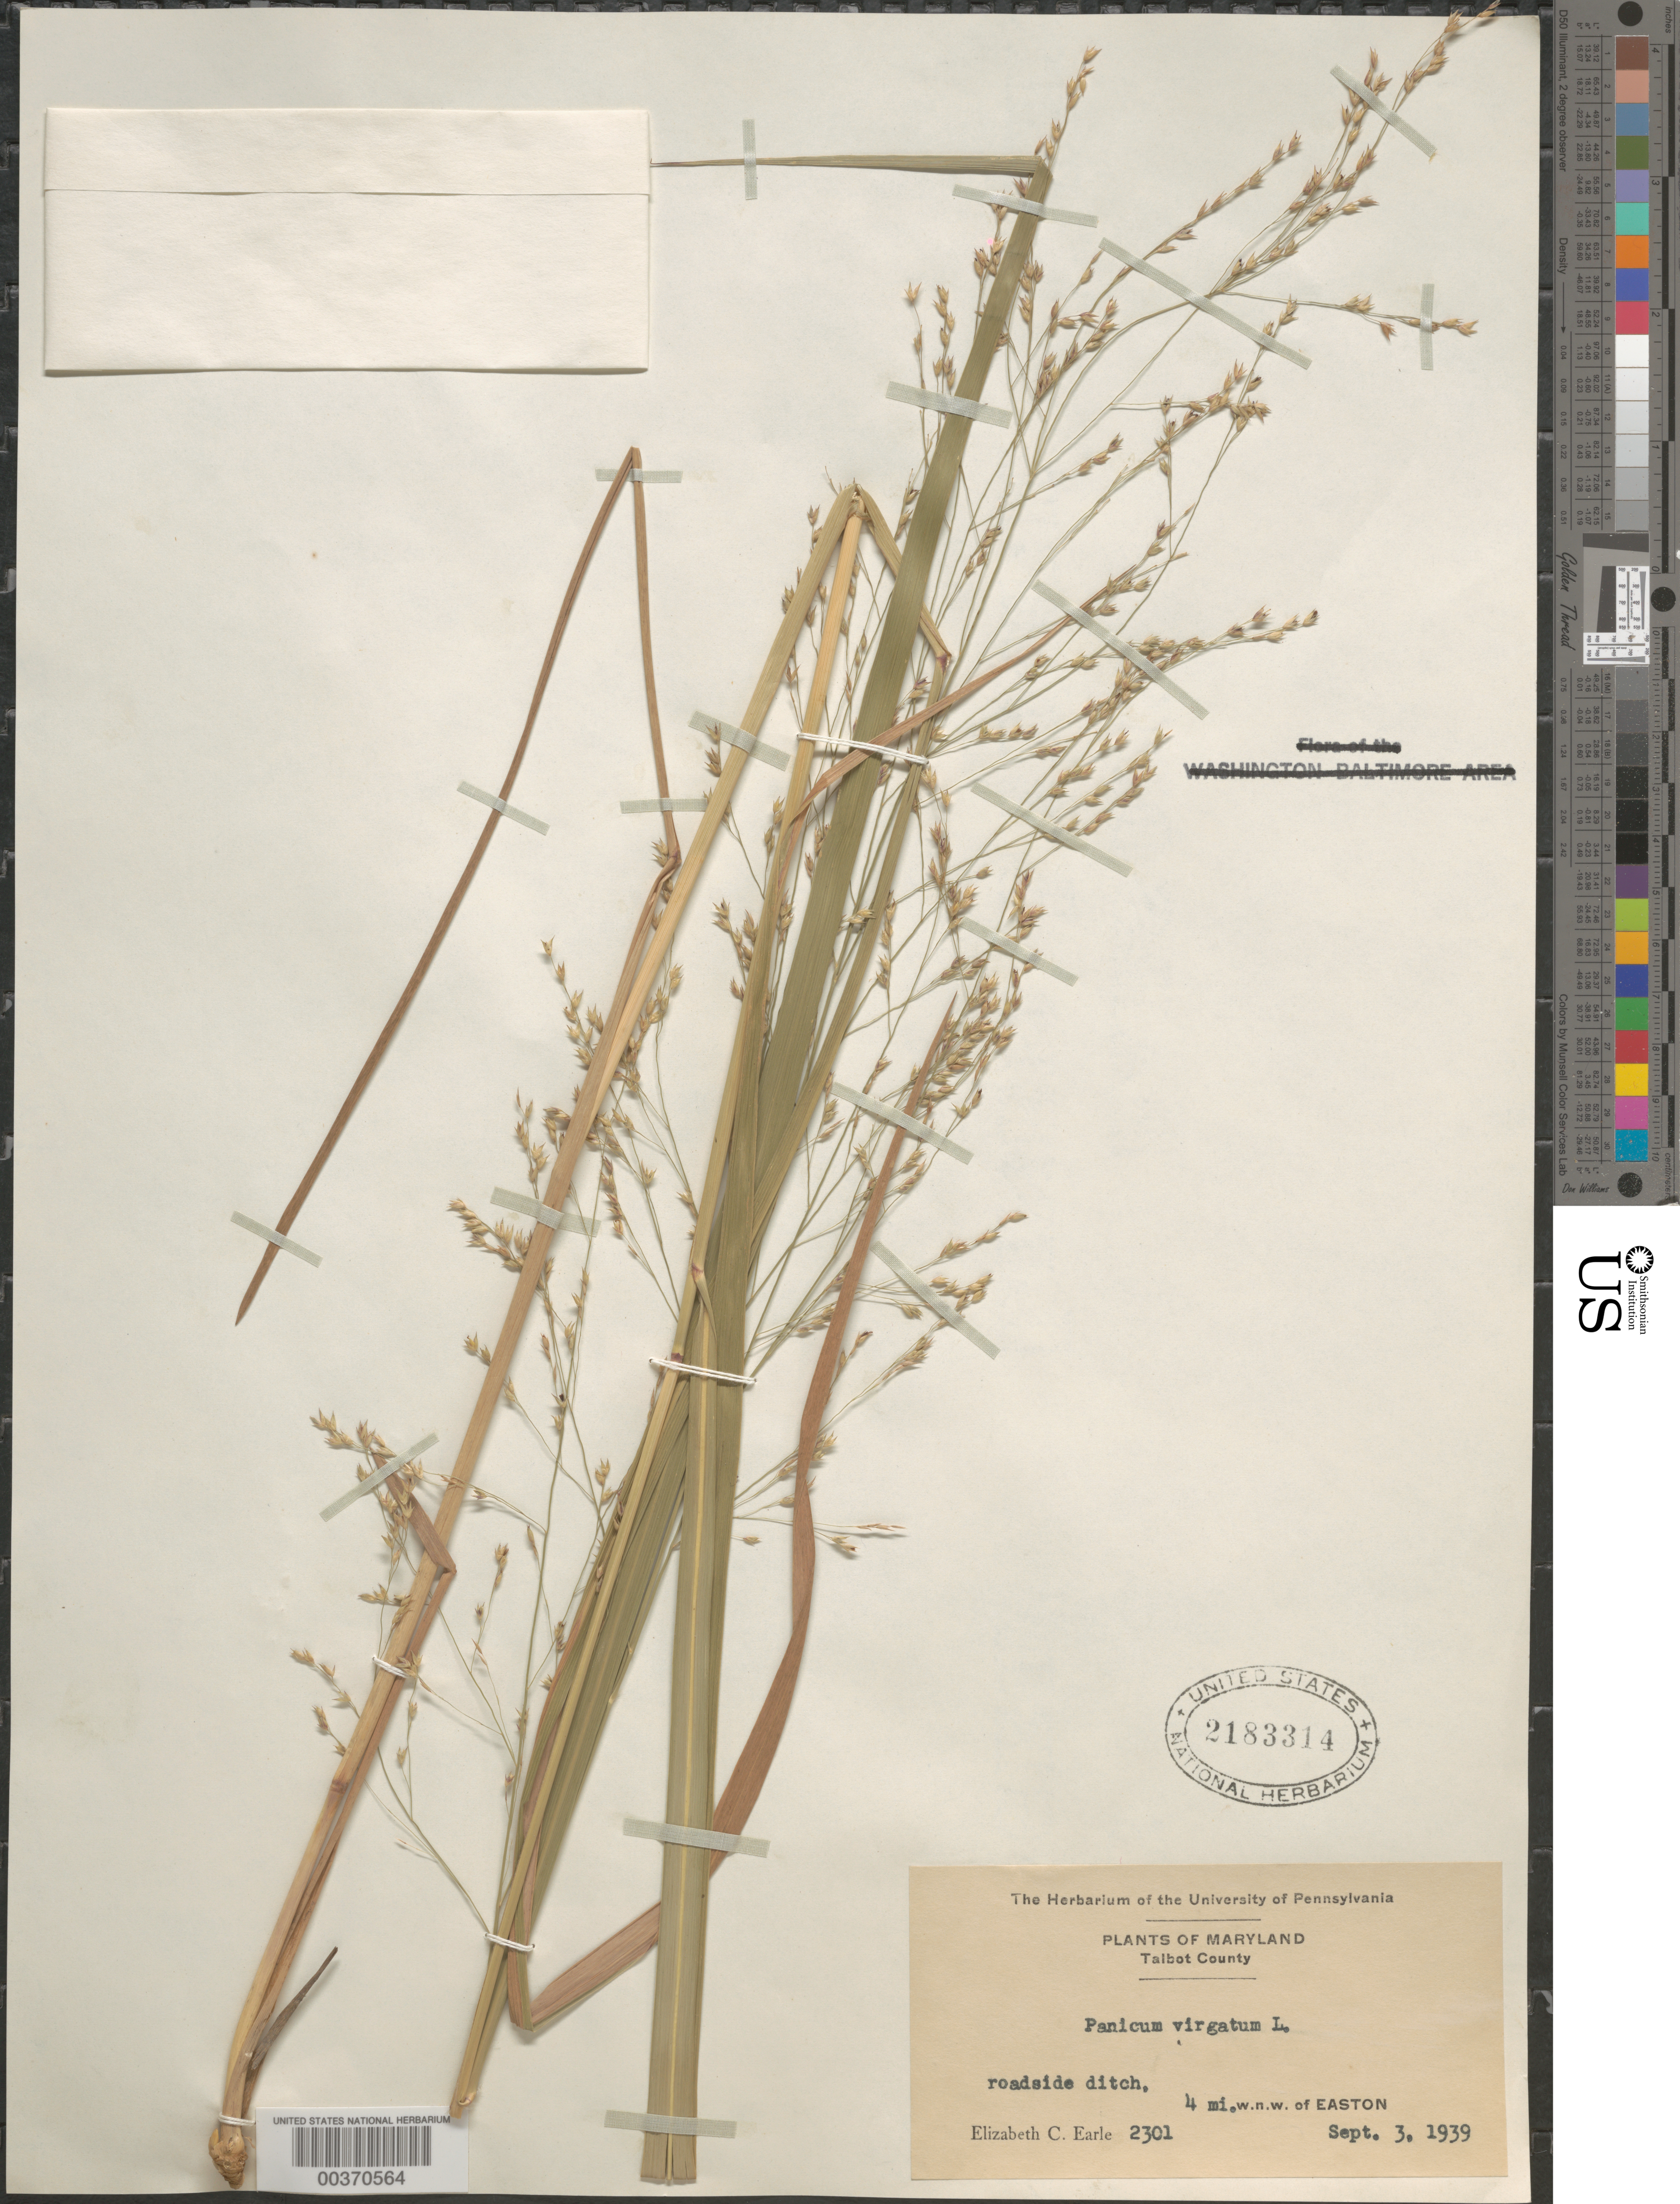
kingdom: Plantae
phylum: Tracheophyta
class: Liliopsida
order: Poales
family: Poaceae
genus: Panicum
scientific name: Panicum virgatum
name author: L.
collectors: E. C. Earle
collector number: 2301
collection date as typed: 03 Sep 1939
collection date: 1939-09-03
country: United States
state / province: Maryland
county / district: Talbot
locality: Easton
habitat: Roadside ditch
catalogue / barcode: US 2183314